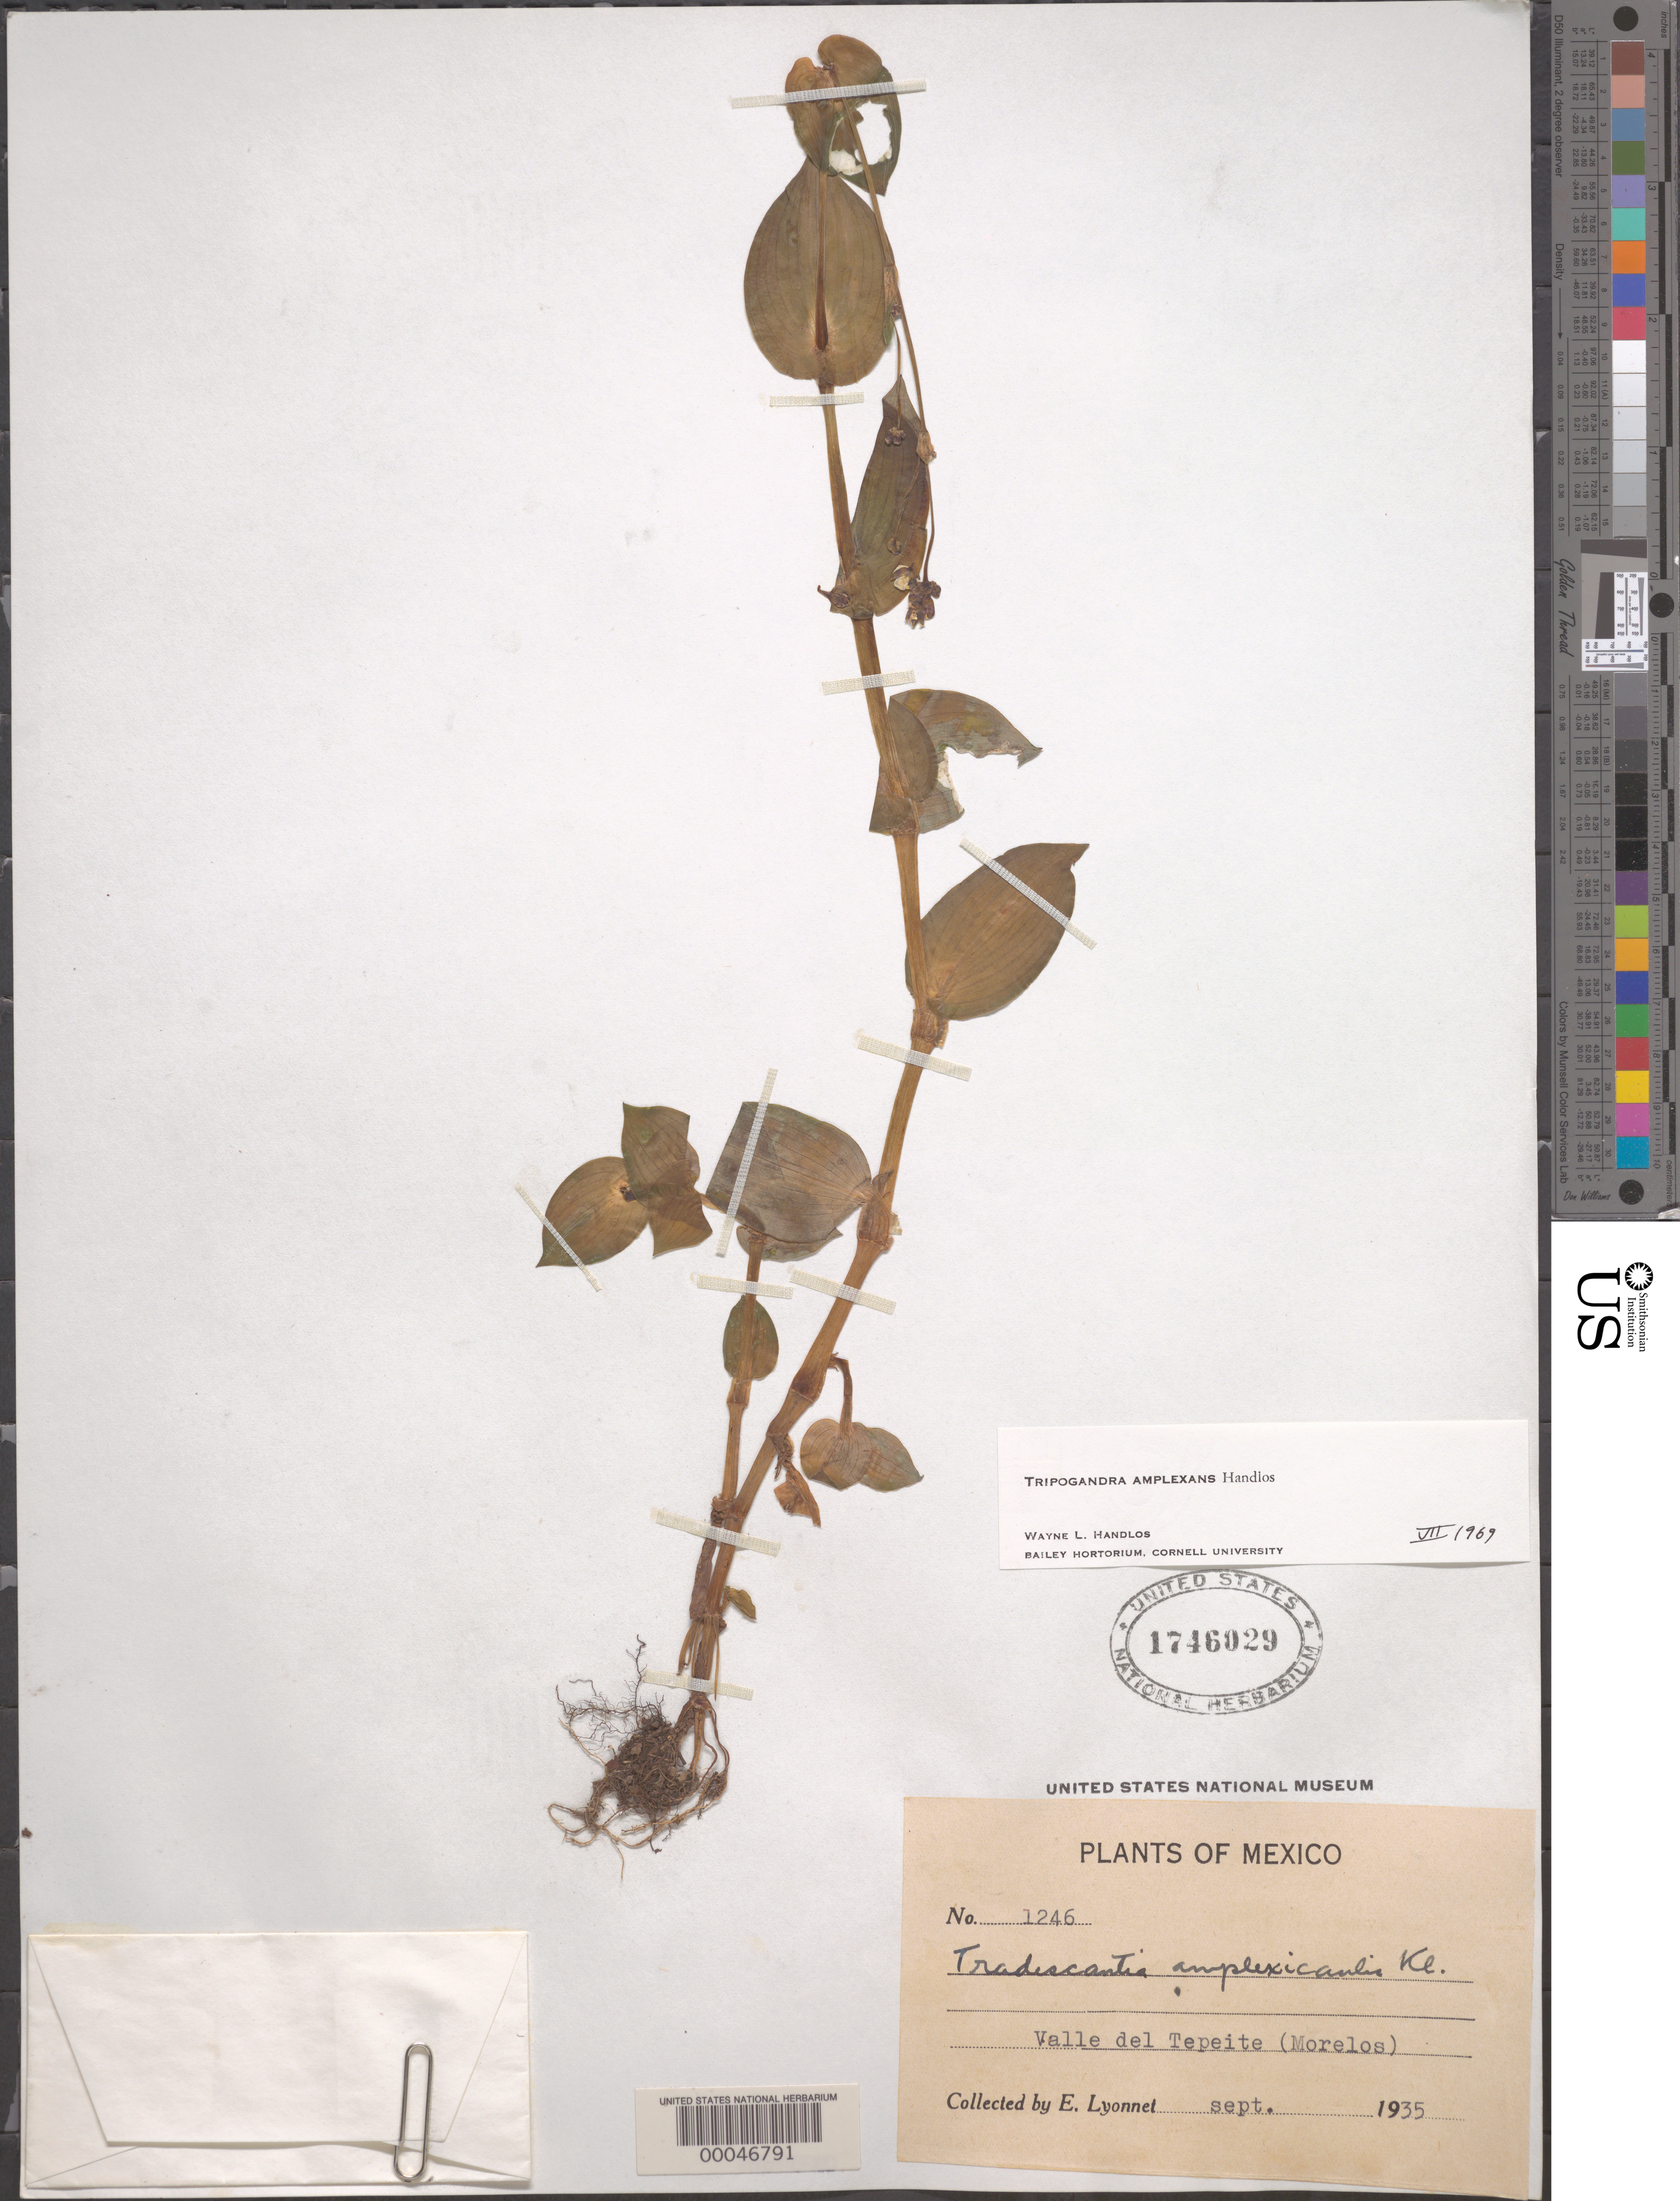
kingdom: Plantae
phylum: Tracheophyta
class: Liliopsida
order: Commelinales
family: Commelinaceae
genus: Tripogandra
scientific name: Tripogandra amplexans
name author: Handlos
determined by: Handlos, W. L.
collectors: Bro. E. Lyonnet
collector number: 1246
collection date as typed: Sep 1935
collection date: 1935-09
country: Mexico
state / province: Morelos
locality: Valle del tepeite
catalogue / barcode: US 1746029